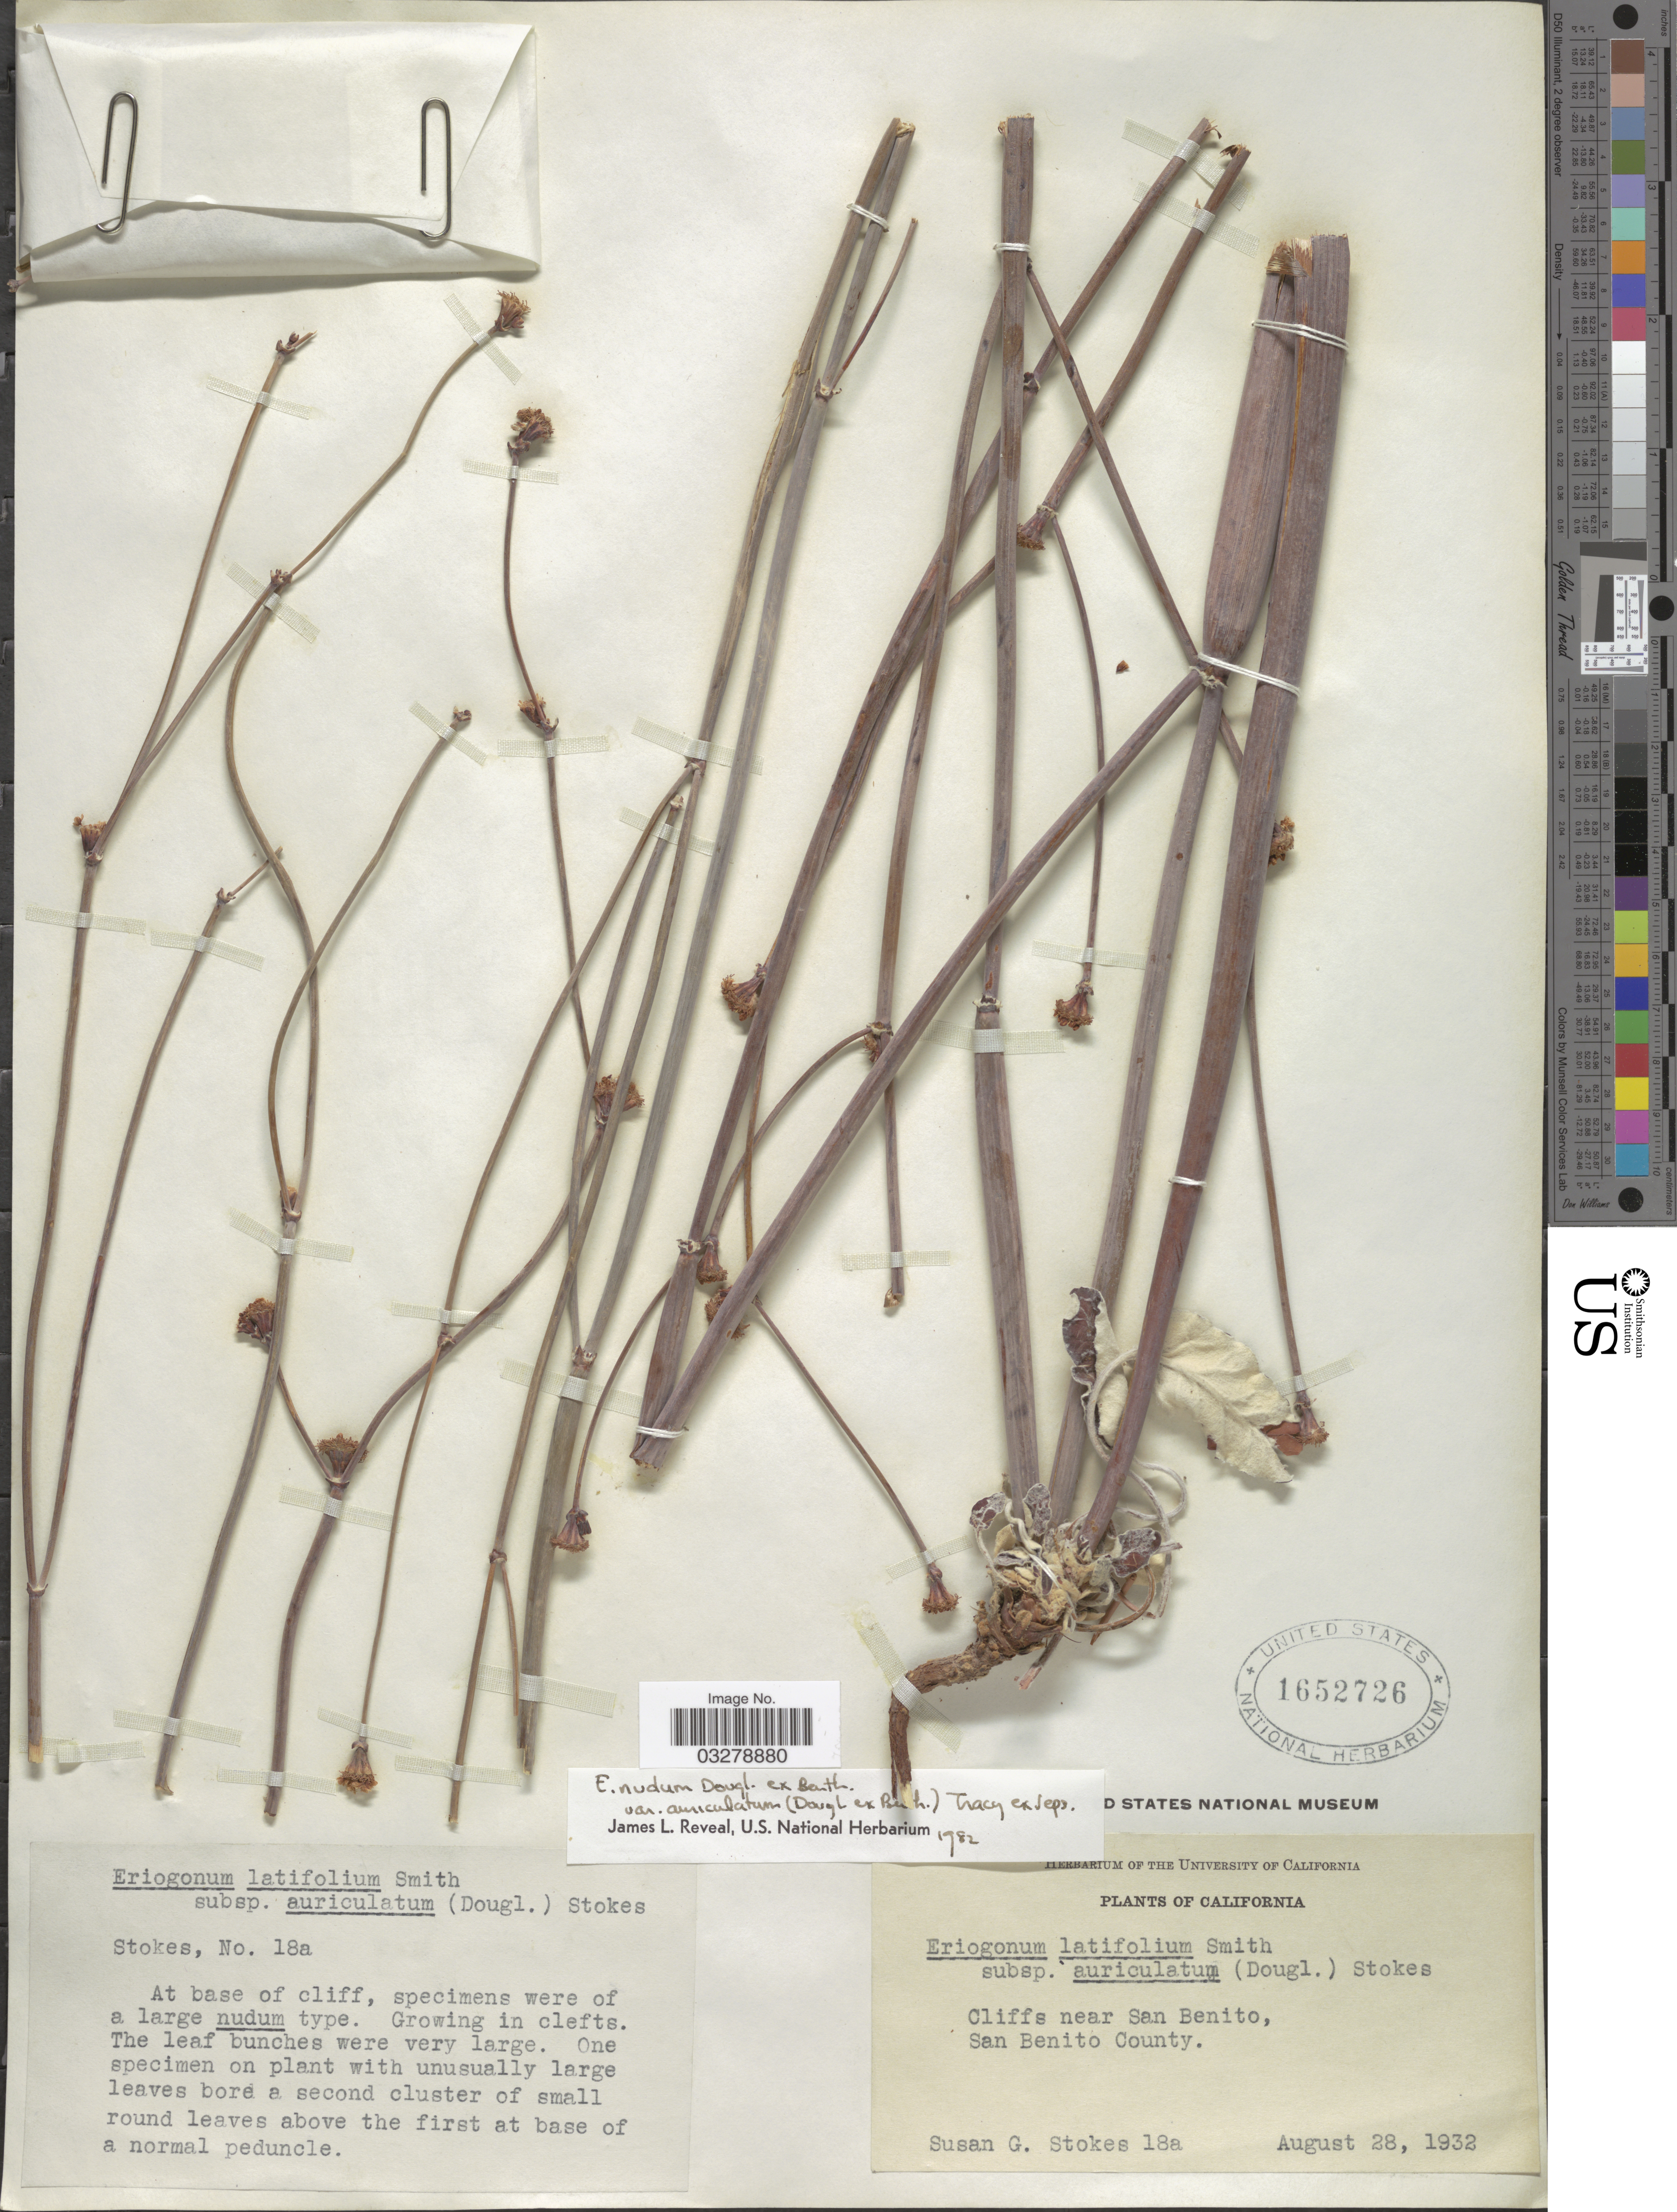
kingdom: Plantae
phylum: Tracheophyta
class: Magnoliopsida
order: Caryophyllales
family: Polygonaceae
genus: Eriogonum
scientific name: Eriogonum nudum var. auriculatum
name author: (Benth.) Tracy ex Jeps.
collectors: S. G. Stokes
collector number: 18a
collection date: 1932-08-28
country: United States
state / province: California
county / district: San Benito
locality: At base of cliff. Cliffs near San Benito, San Benito County.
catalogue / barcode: US 1652726